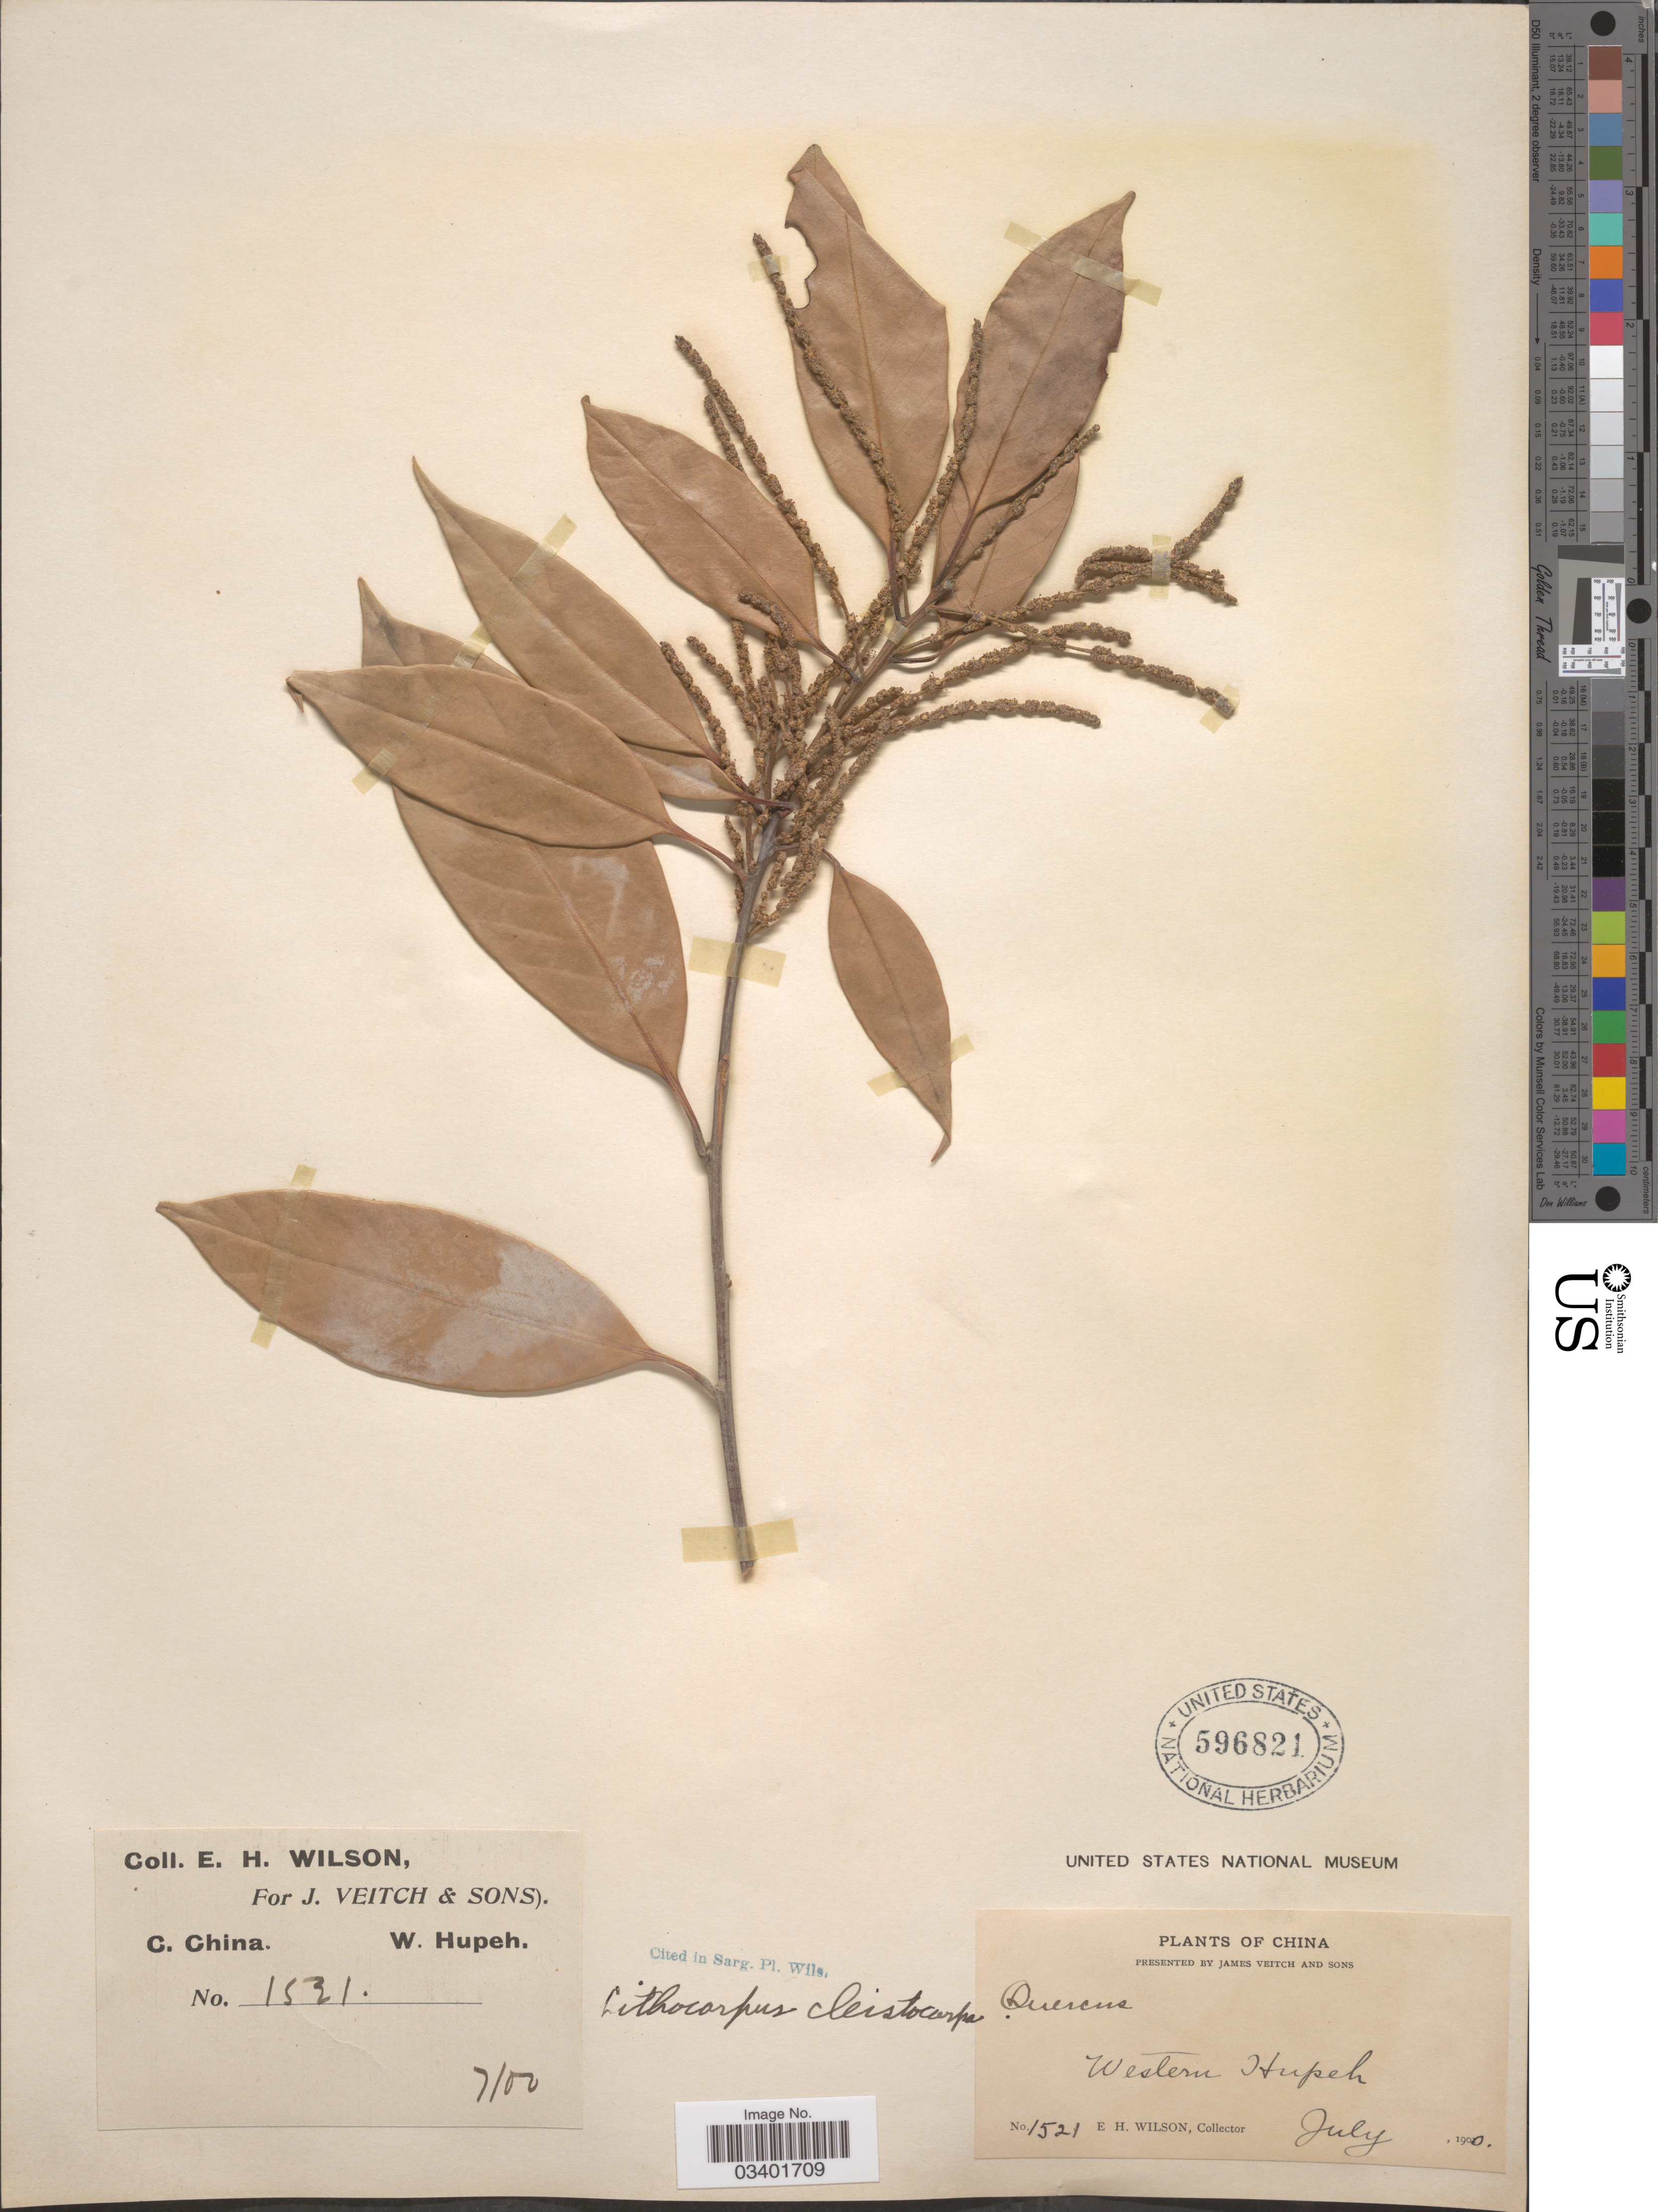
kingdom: Plantae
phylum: Tracheophyta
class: Magnoliopsida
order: Fagales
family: Fagaceae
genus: Lithocarpus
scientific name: Lithocarpus cleistocarpus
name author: (Seemen) Rehder & E.H. Wilson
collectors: E. Wilson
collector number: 1521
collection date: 1900-07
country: China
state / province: Hubei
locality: C. China. Western Hupeh.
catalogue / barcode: US 596821